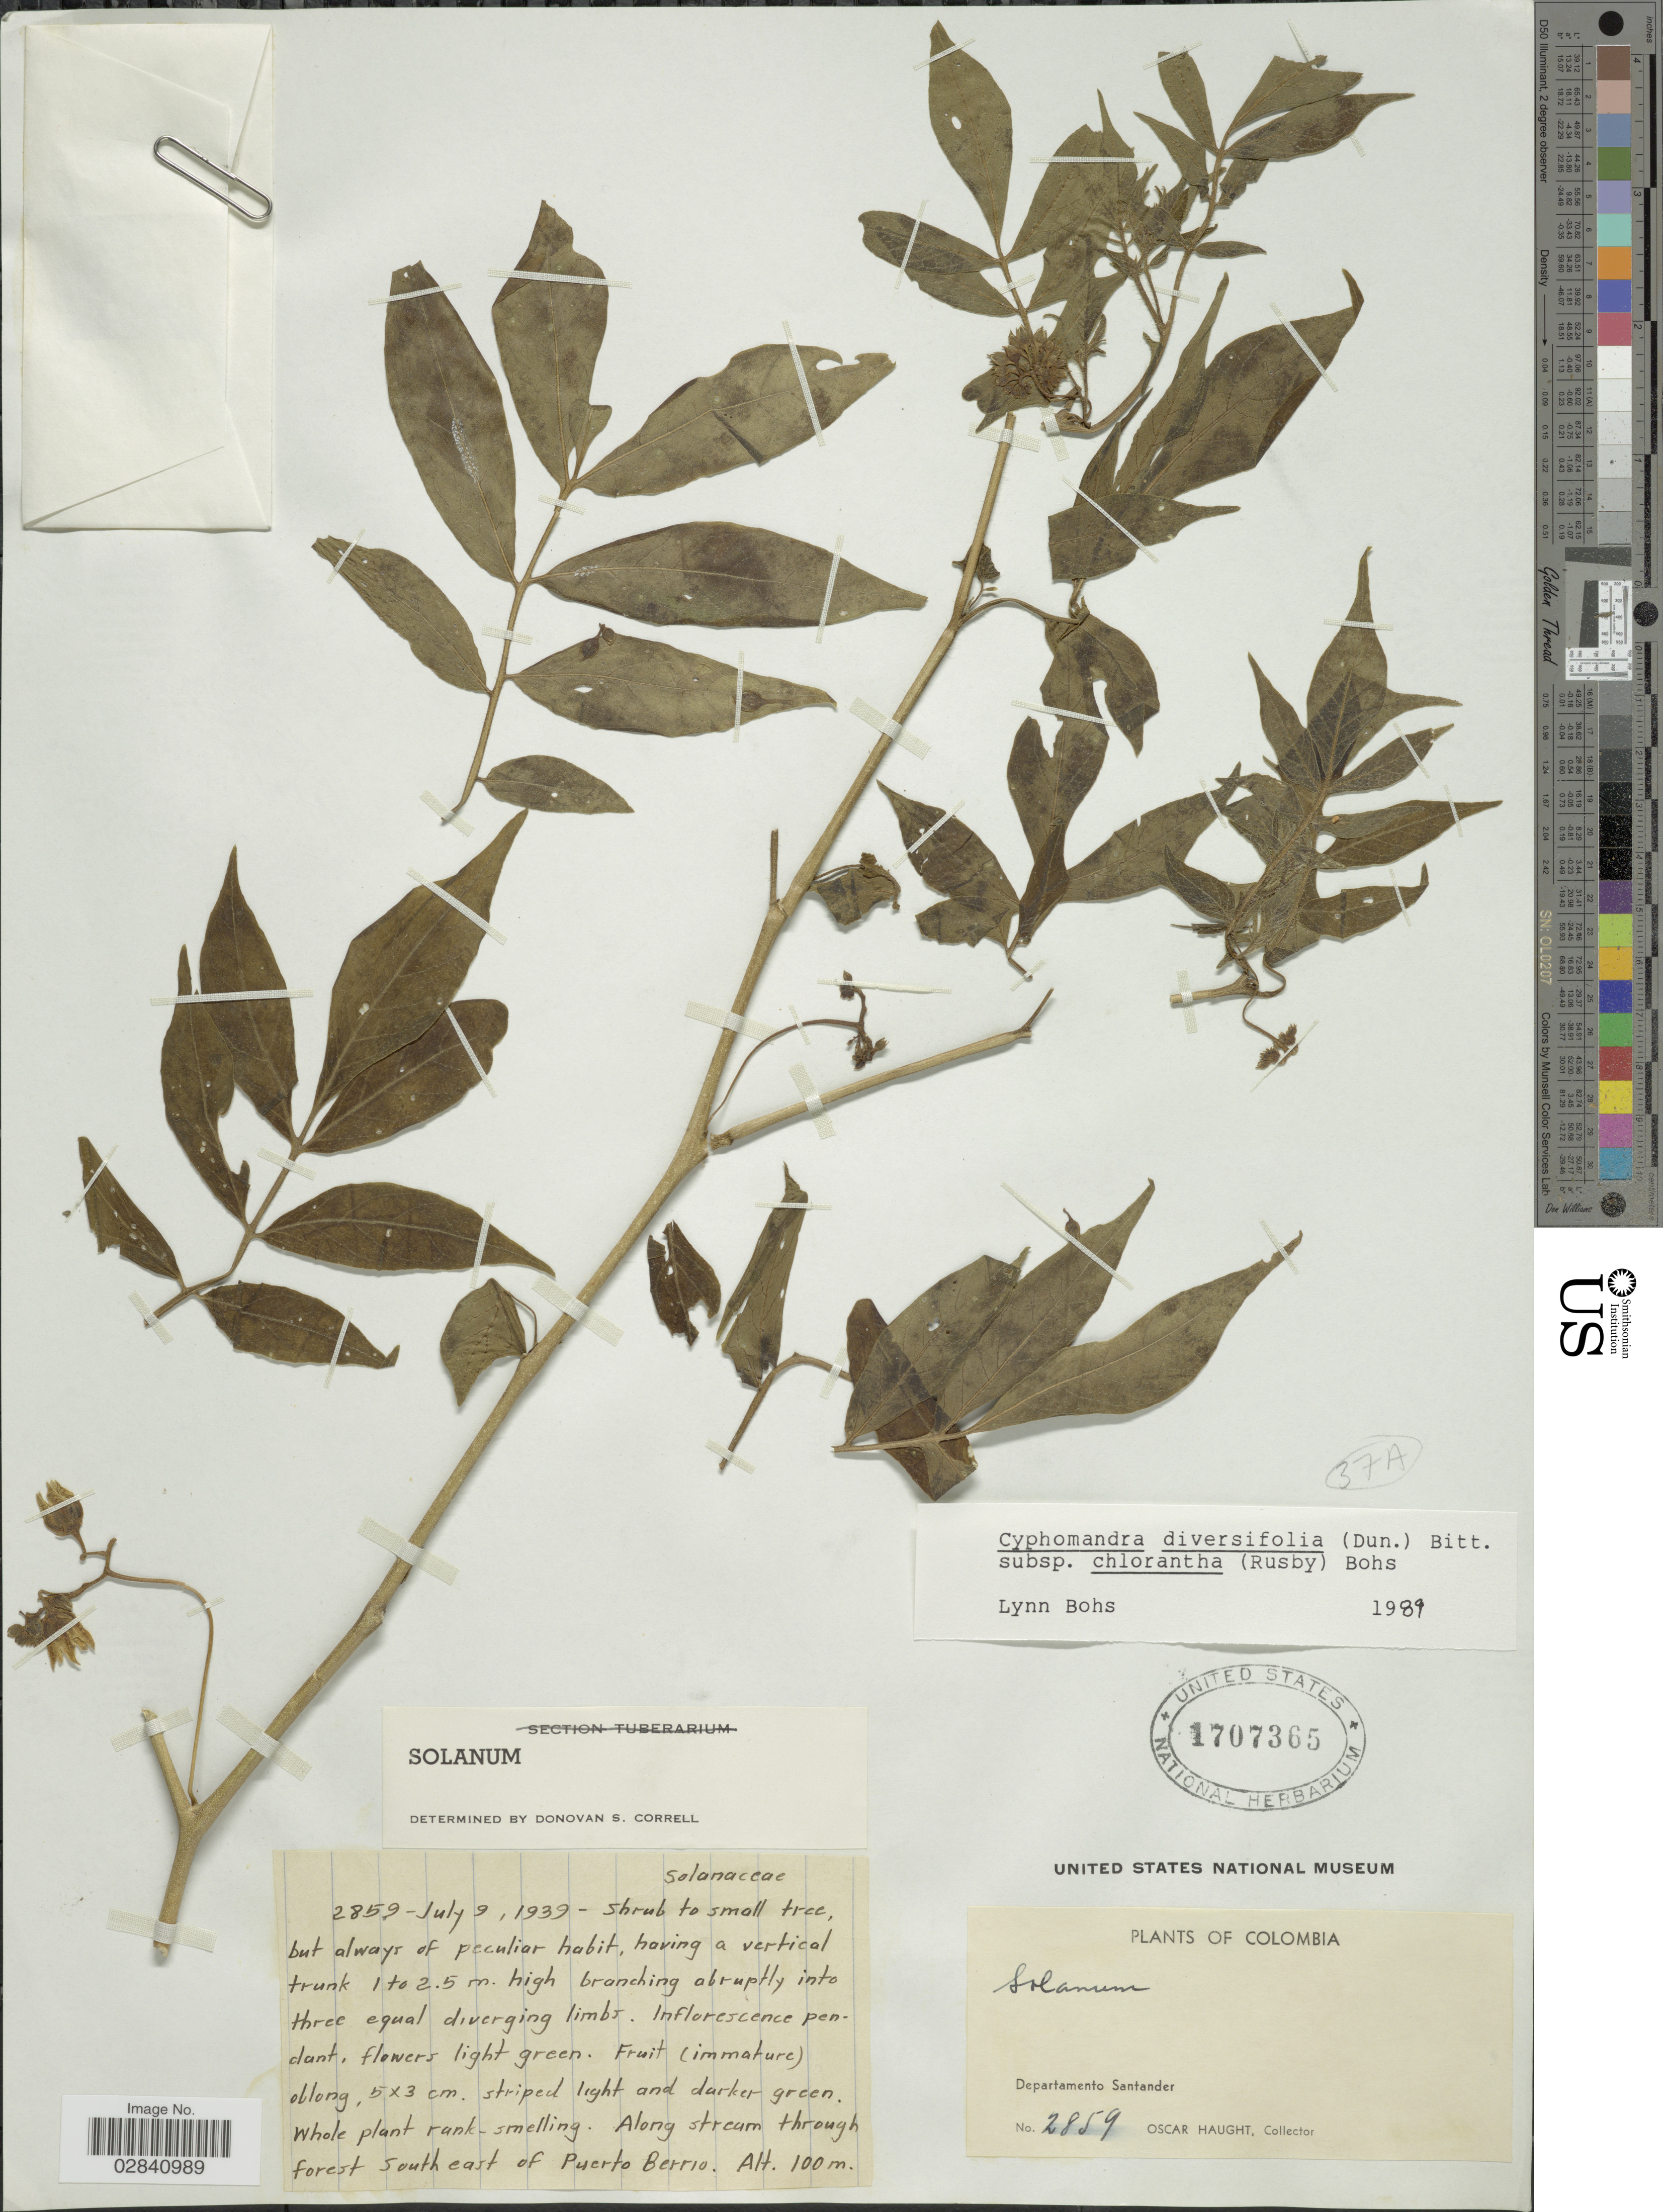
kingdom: Plantae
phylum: Tracheophyta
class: Magnoliopsida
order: Solanales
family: Solanaceae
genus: Cyphomandra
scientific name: Cyphomandra diversifolia subsp. chlorantha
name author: (Dun.) Bitt.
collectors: O. L. Haught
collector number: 2859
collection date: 1939-07-09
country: Colombia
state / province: Santander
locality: Departamento Santander. Along stream through forest south east of Puerto Berrio.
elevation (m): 100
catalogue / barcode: US 1707365